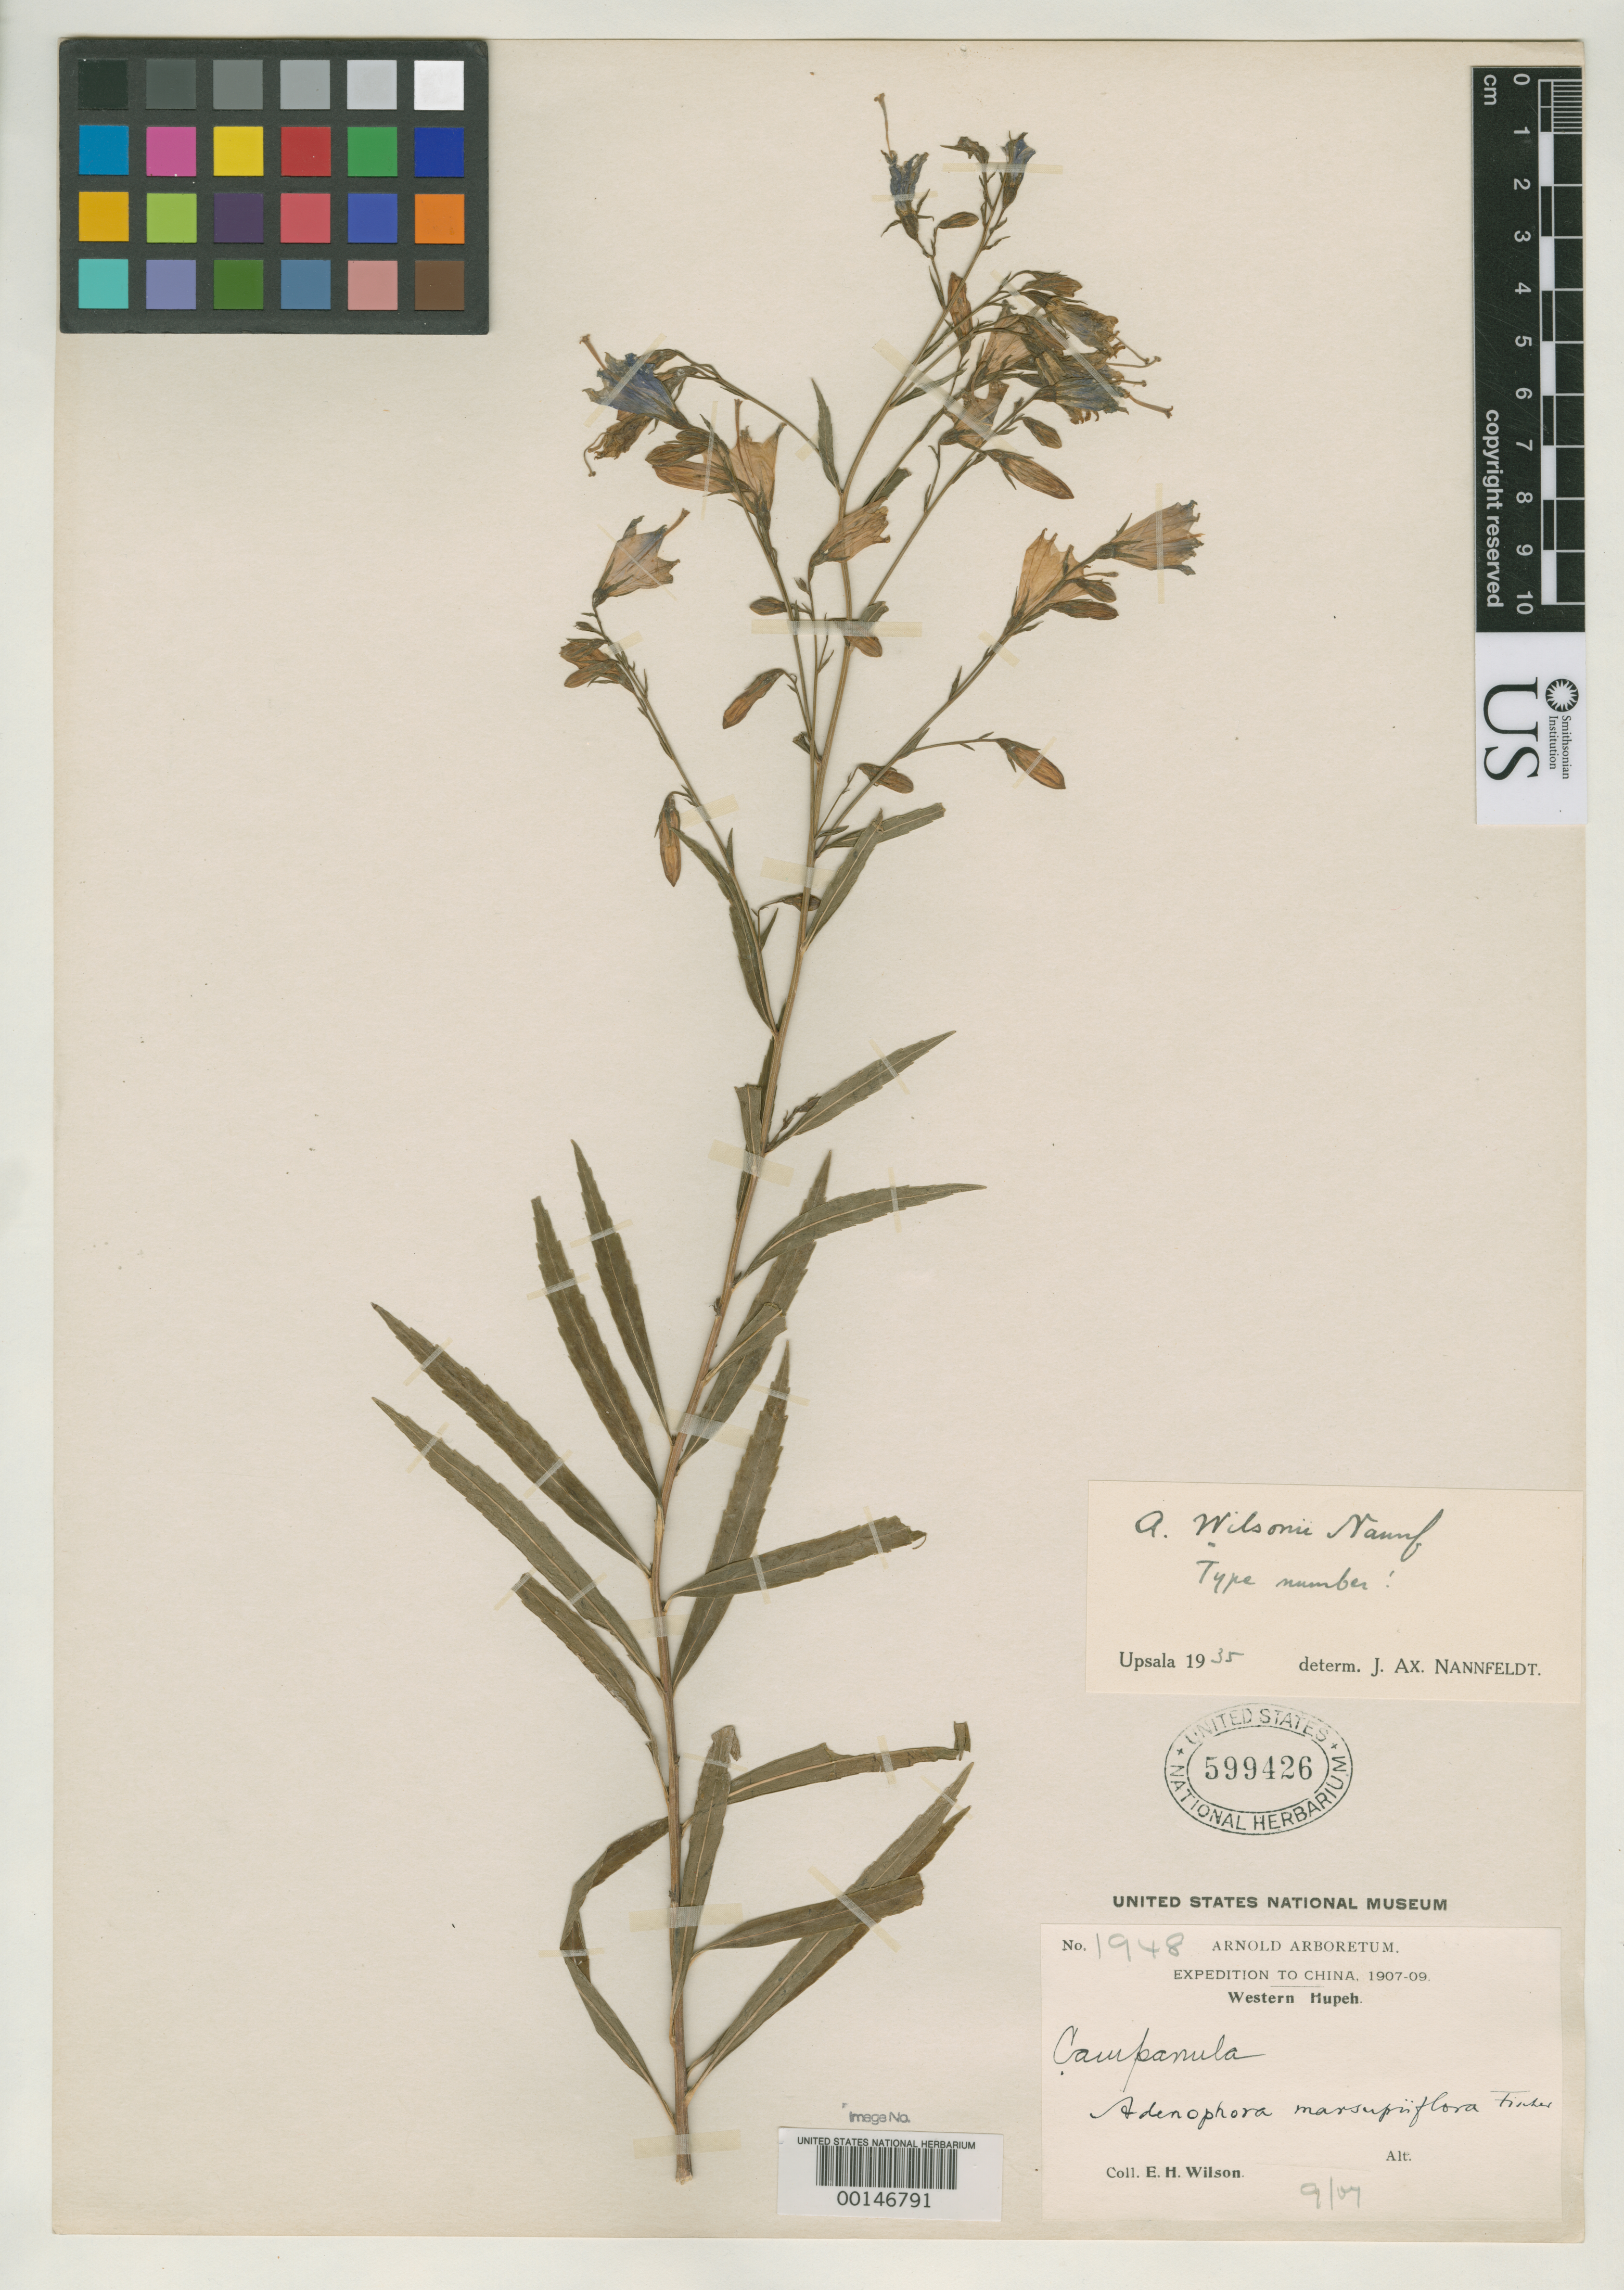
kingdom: Plantae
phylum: Tracheophyta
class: Magnoliopsida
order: Asterales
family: Campanulaceae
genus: Adenophora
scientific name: Adenophora wilsonii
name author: Nannf. in Hand.-Mazz.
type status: Paratype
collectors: E. H. Wilson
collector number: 1948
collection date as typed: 1907 to -- --- 1909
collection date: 1907/1909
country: China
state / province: Hubei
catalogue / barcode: US 599426